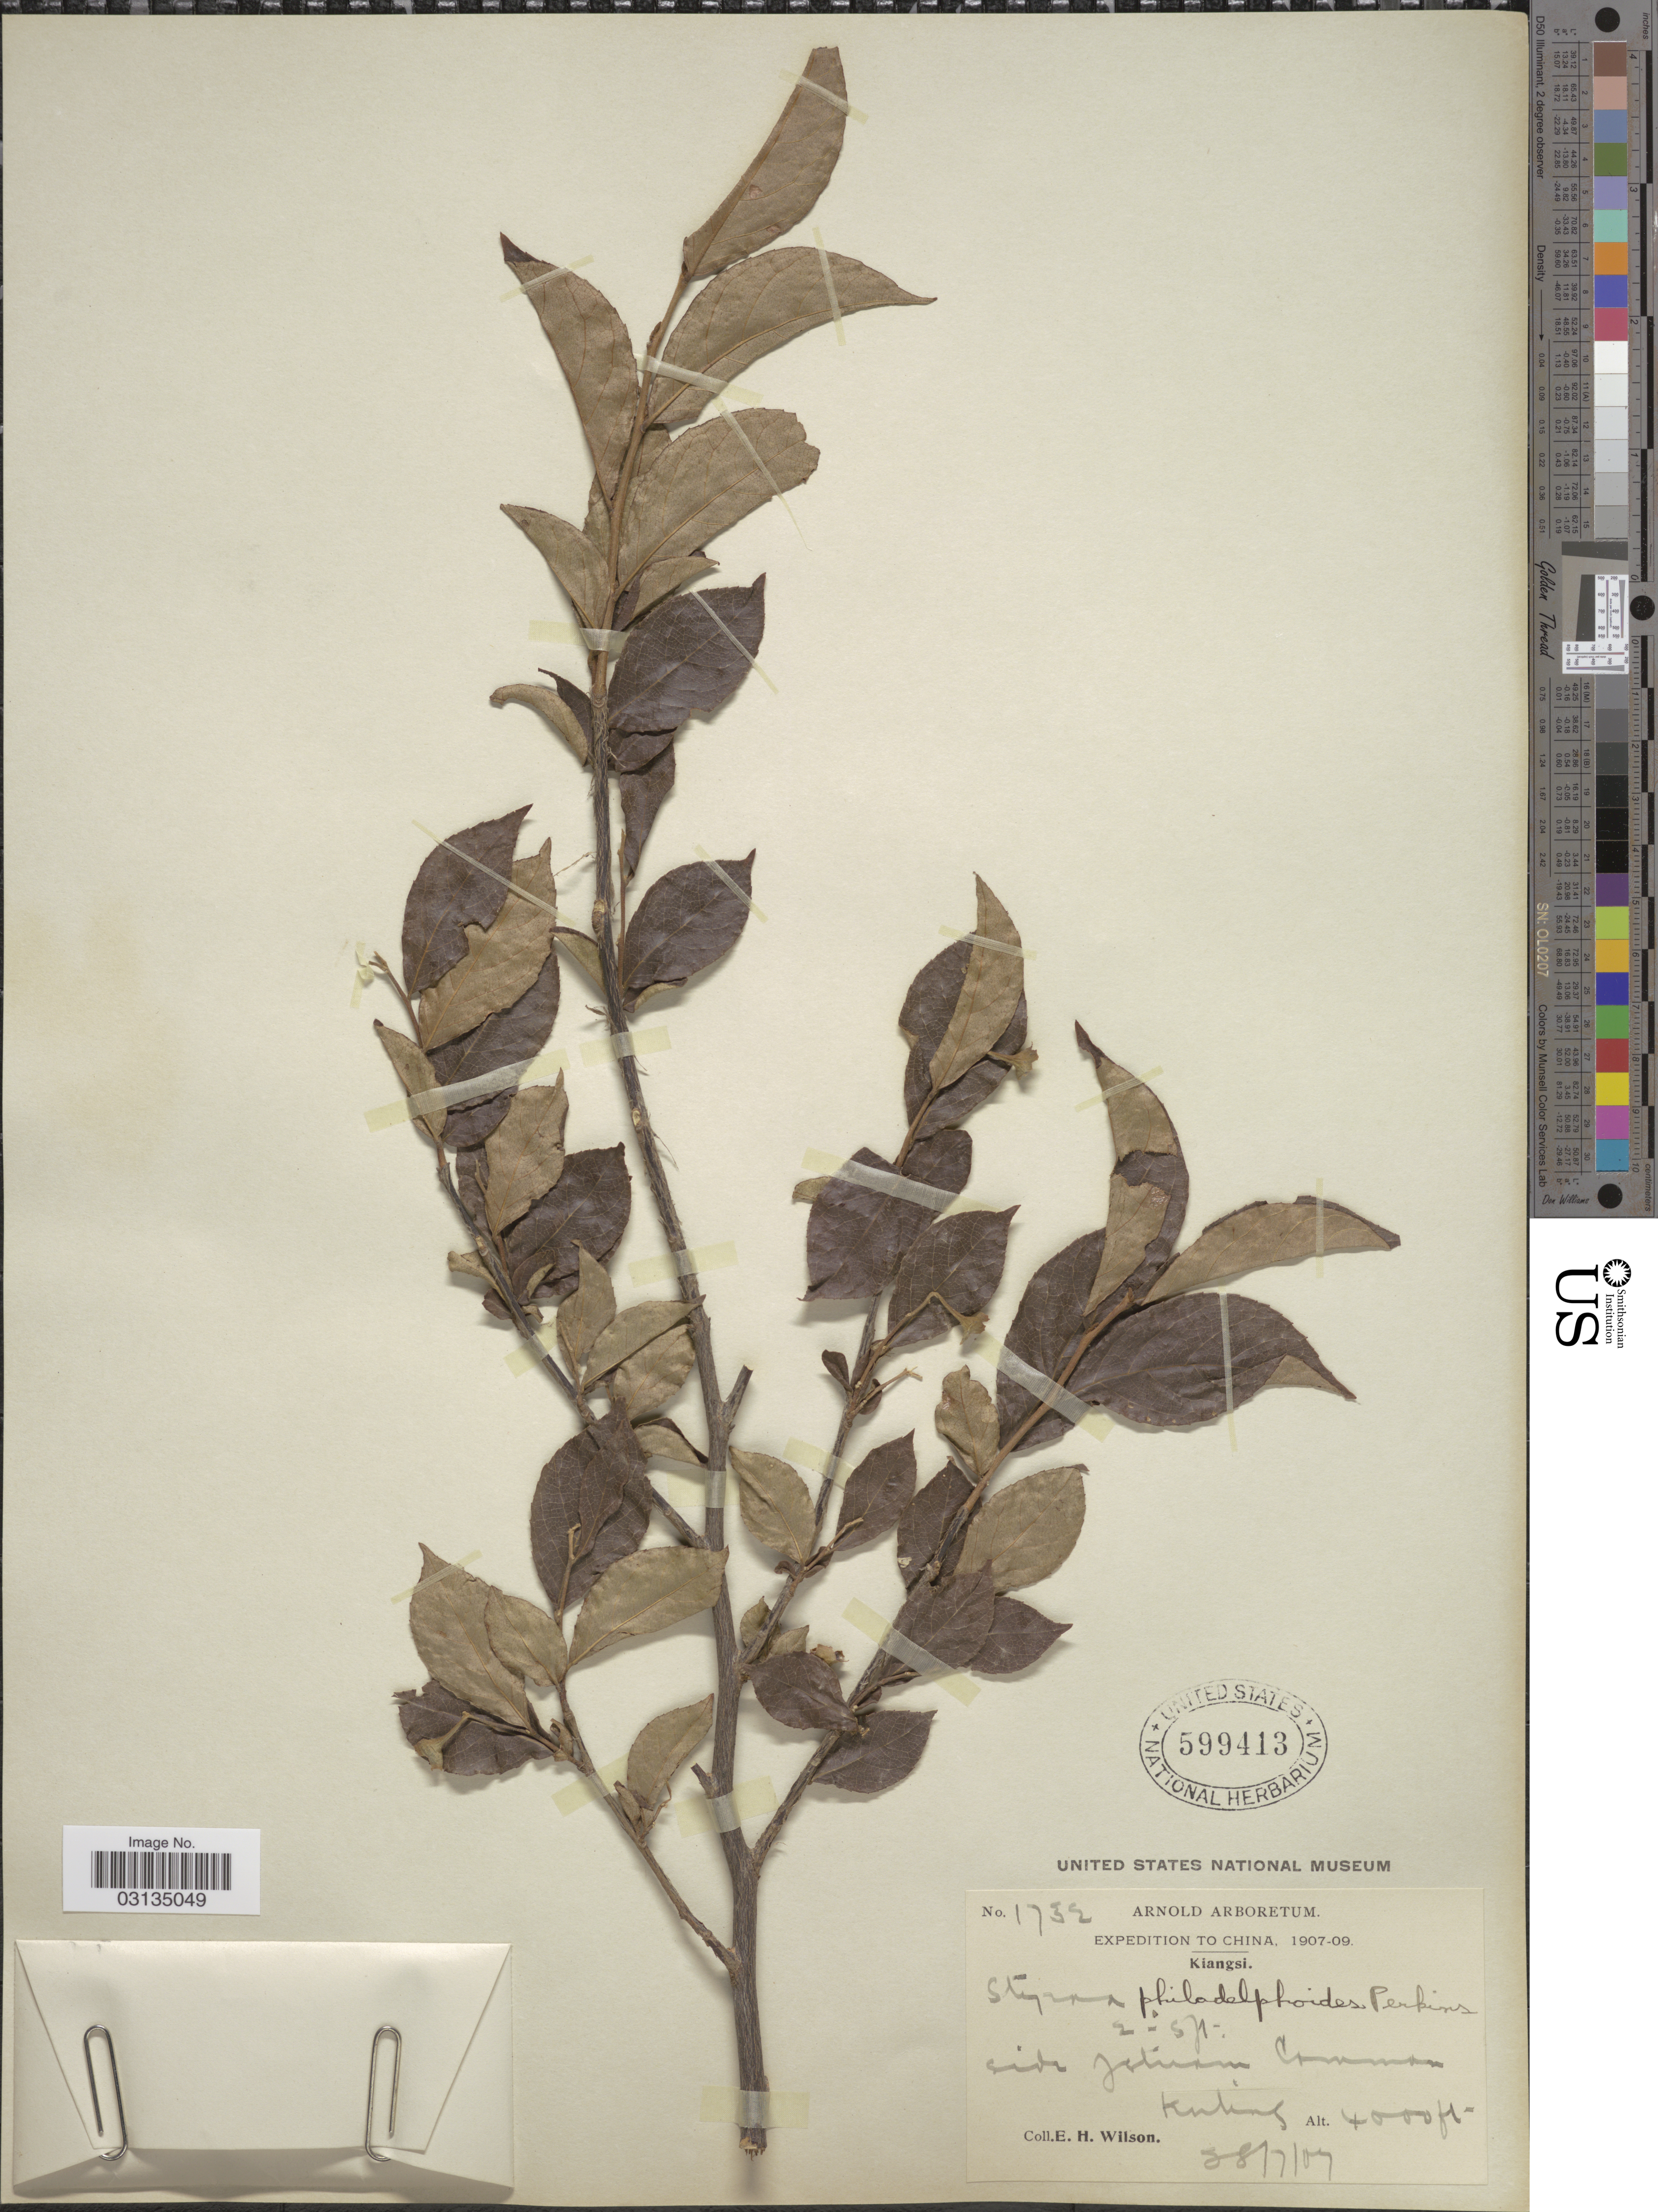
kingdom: Plantae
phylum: Tracheophyta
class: Magnoliopsida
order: Ericales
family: Styracaceae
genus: Styrax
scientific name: Styrax philadelphoides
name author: Perkins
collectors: E. Wilson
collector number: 1732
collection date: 1907-07-28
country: China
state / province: Jiangxi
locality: Kiangsi, side of stream. Common Kuling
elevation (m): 1219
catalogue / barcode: US 599413